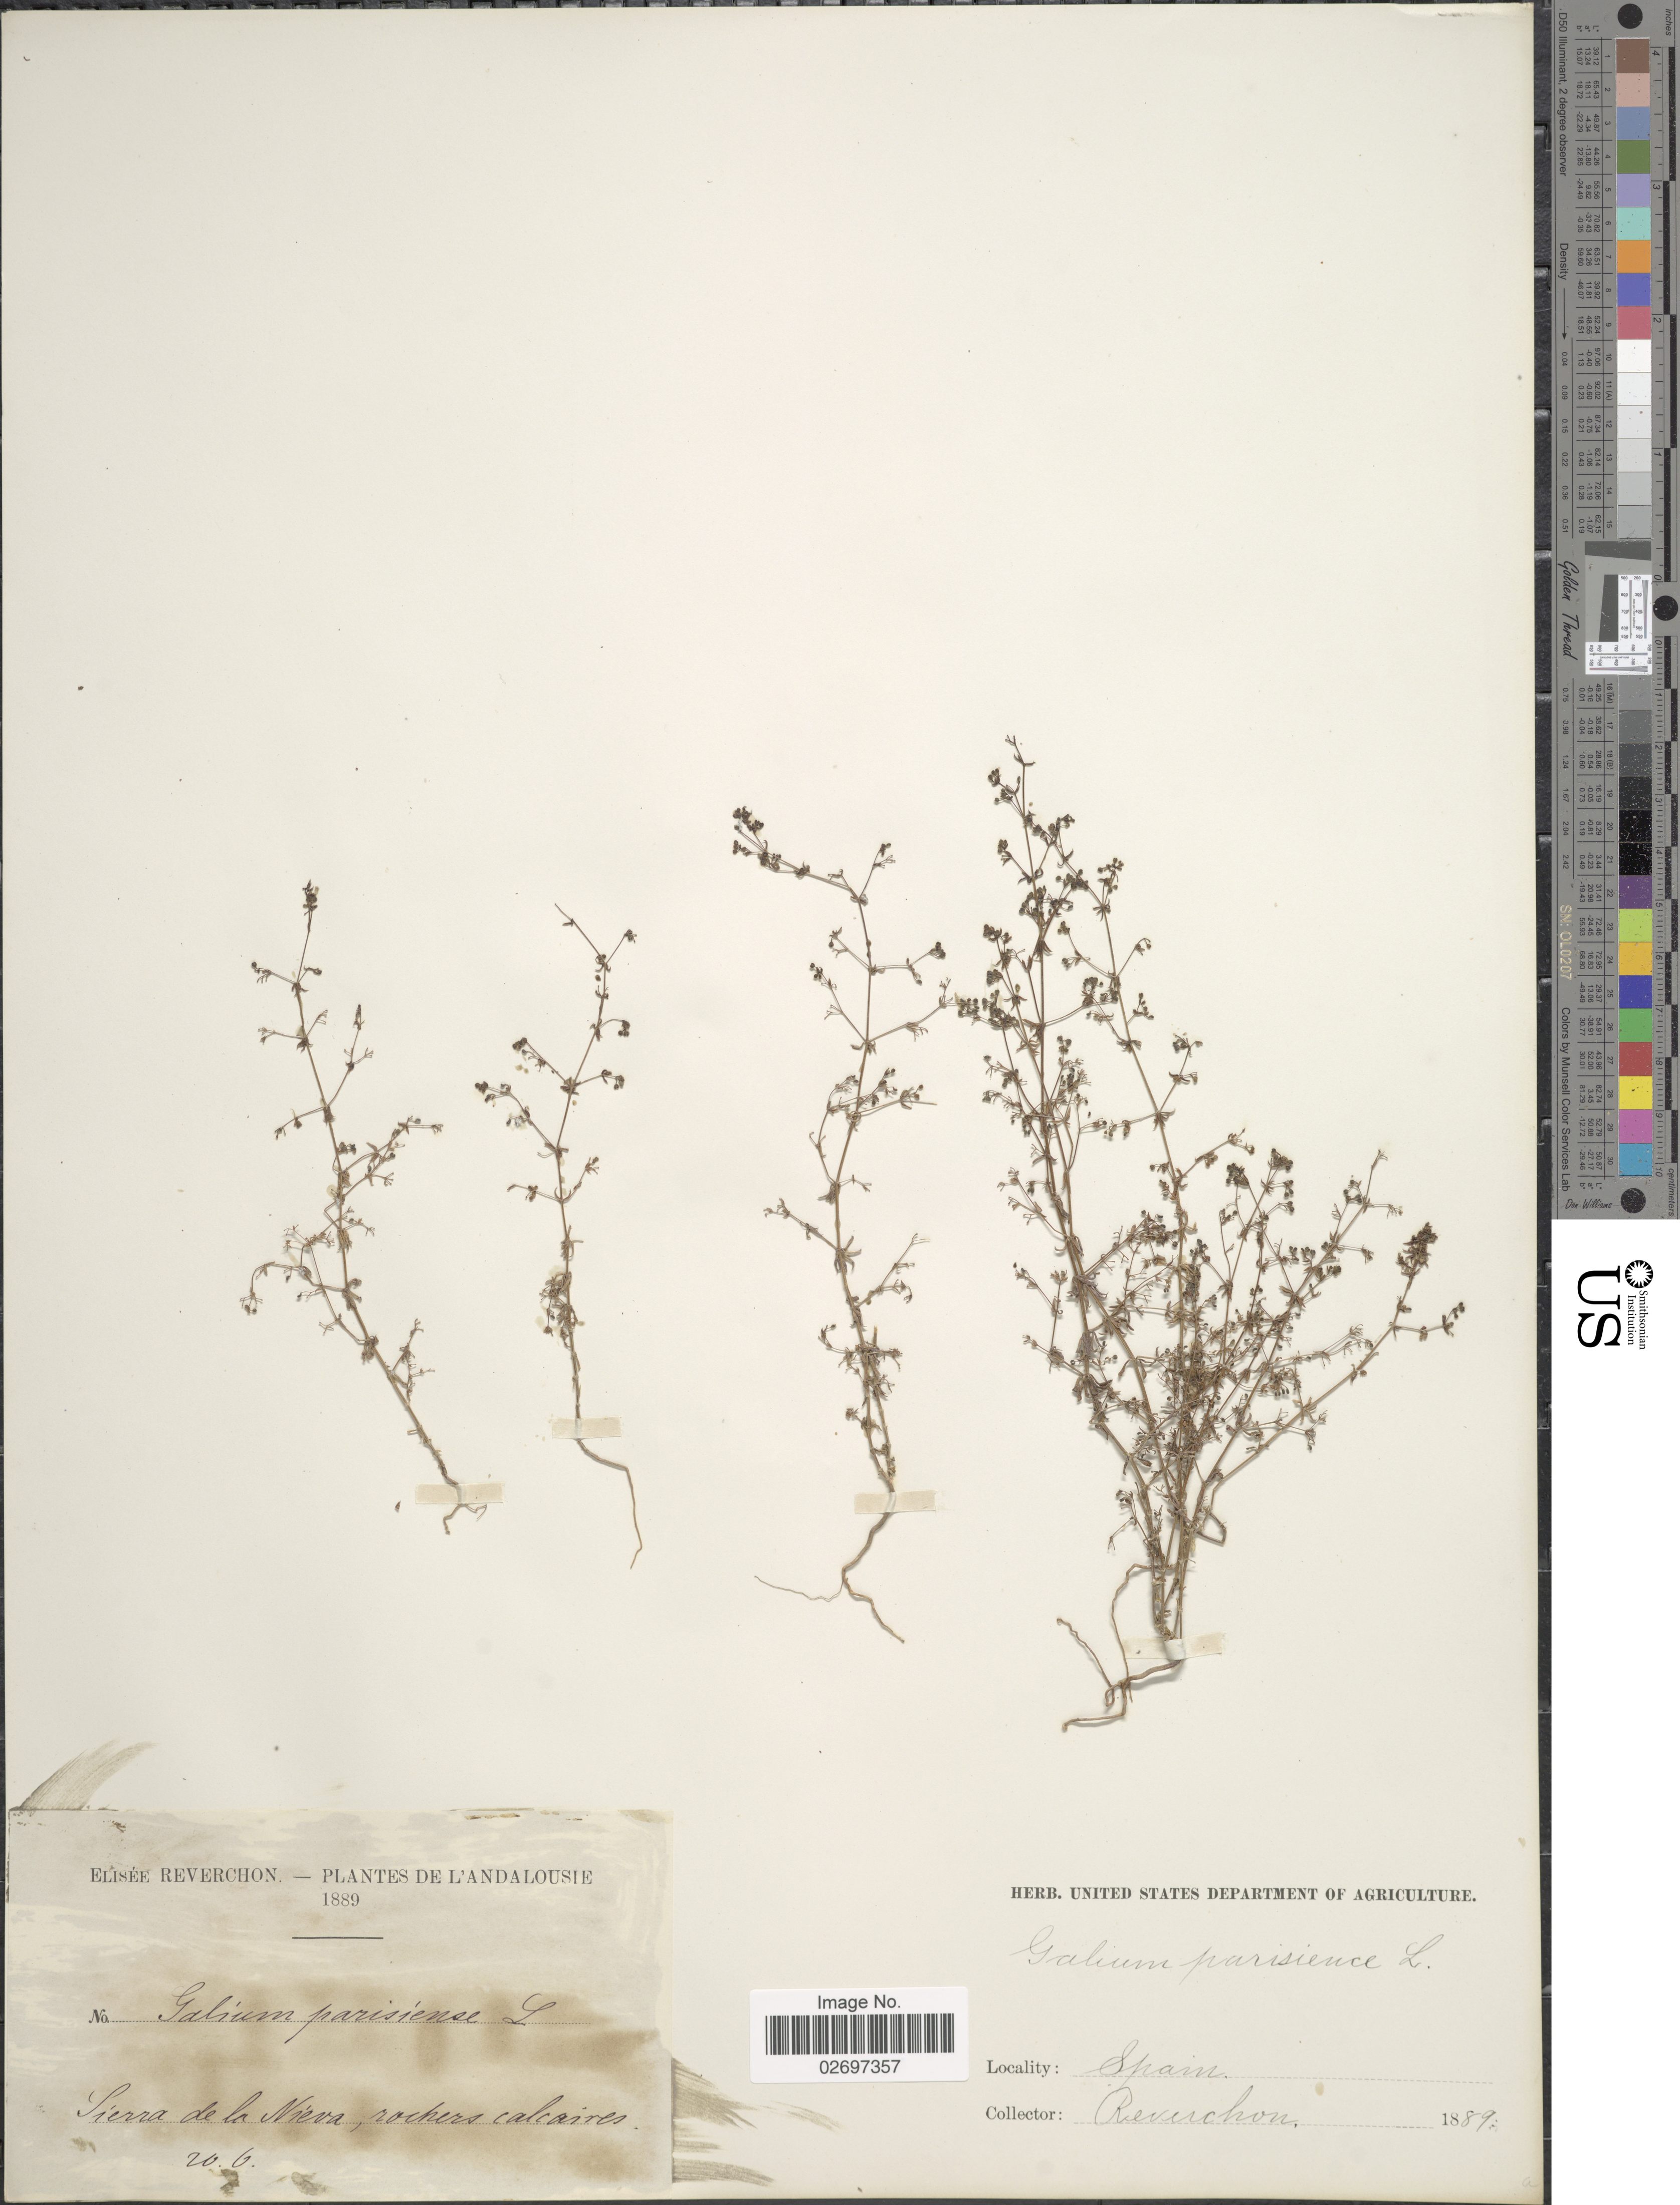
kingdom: Plantae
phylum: Tracheophyta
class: Magnoliopsida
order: Gentianales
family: Rubiaceae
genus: Galium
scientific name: Galium parisiense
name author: L.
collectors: E. Reverchon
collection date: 1889-06-20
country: Spain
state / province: Andalucía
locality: L'Andalousie. Sierra de la Nieva